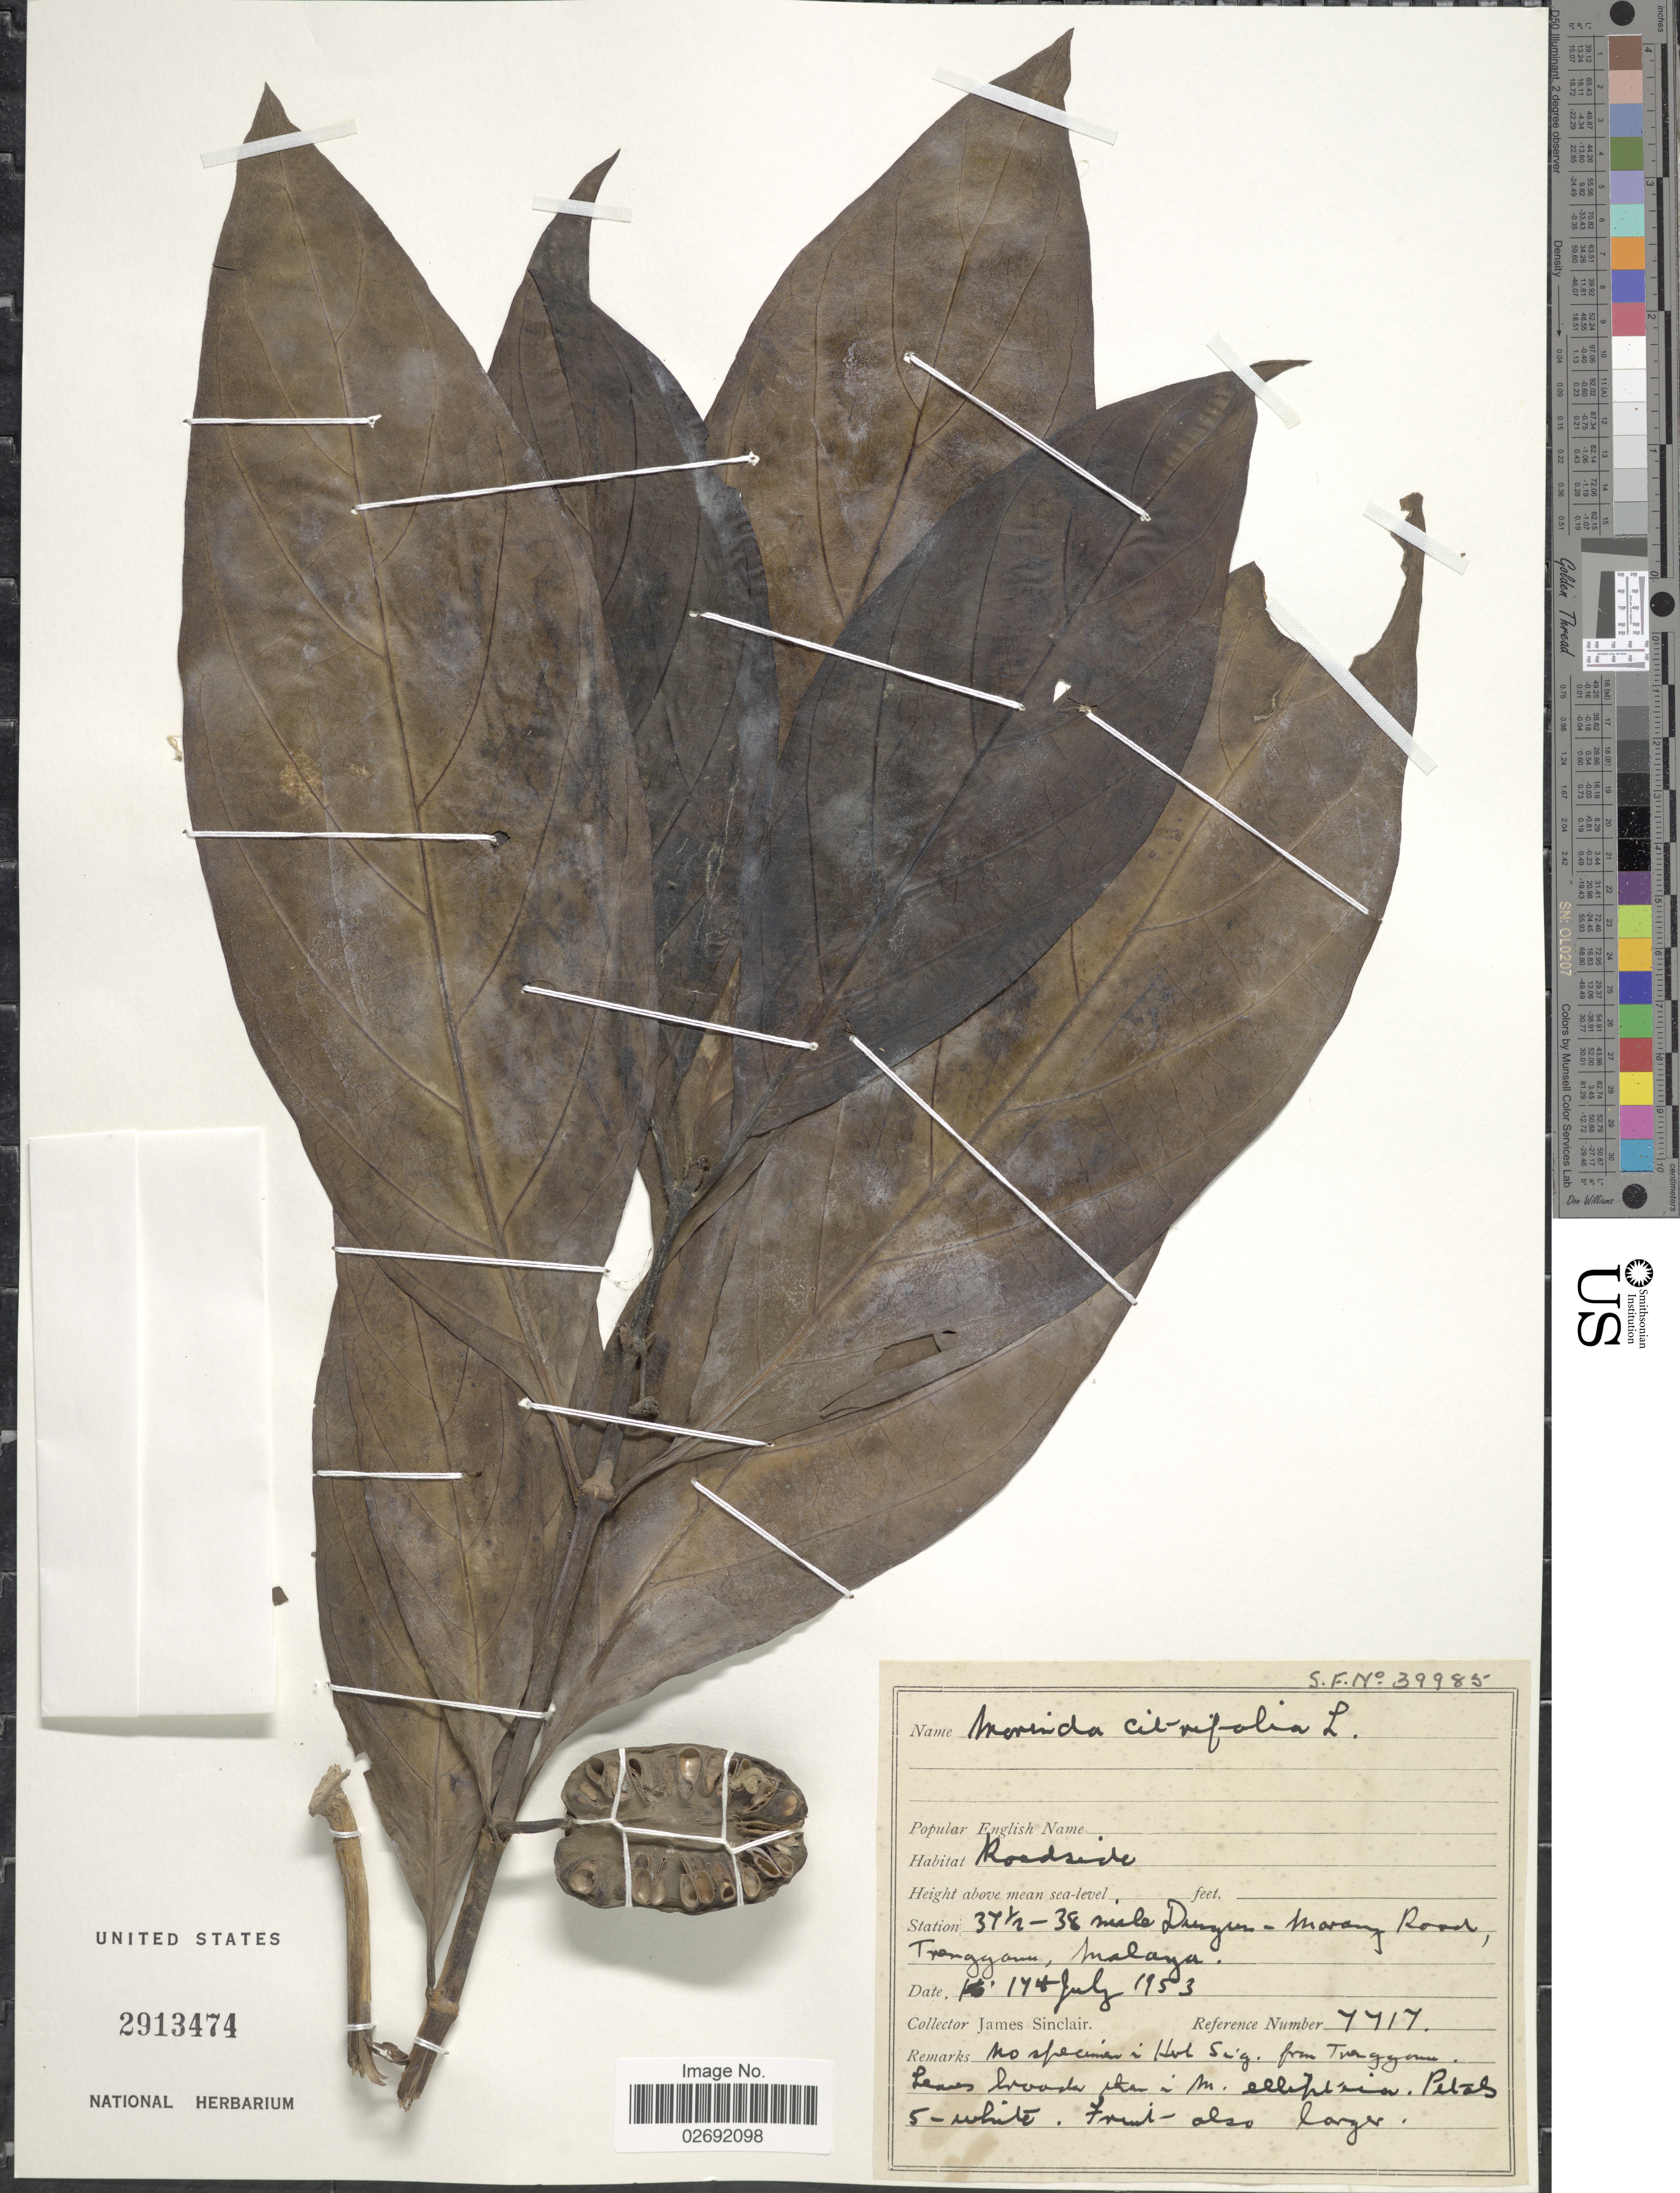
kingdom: Plantae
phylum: Tracheophyta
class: Magnoliopsida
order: Gentianales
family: Rubiaceae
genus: Morinda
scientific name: Morinda citrifolia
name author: L.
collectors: J. Sinclair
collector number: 7717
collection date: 1953-07-17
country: Malaysia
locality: Roadside, 37½-38 mile Duyon-Morong Road Trengganu, Malaya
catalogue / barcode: US 2913474